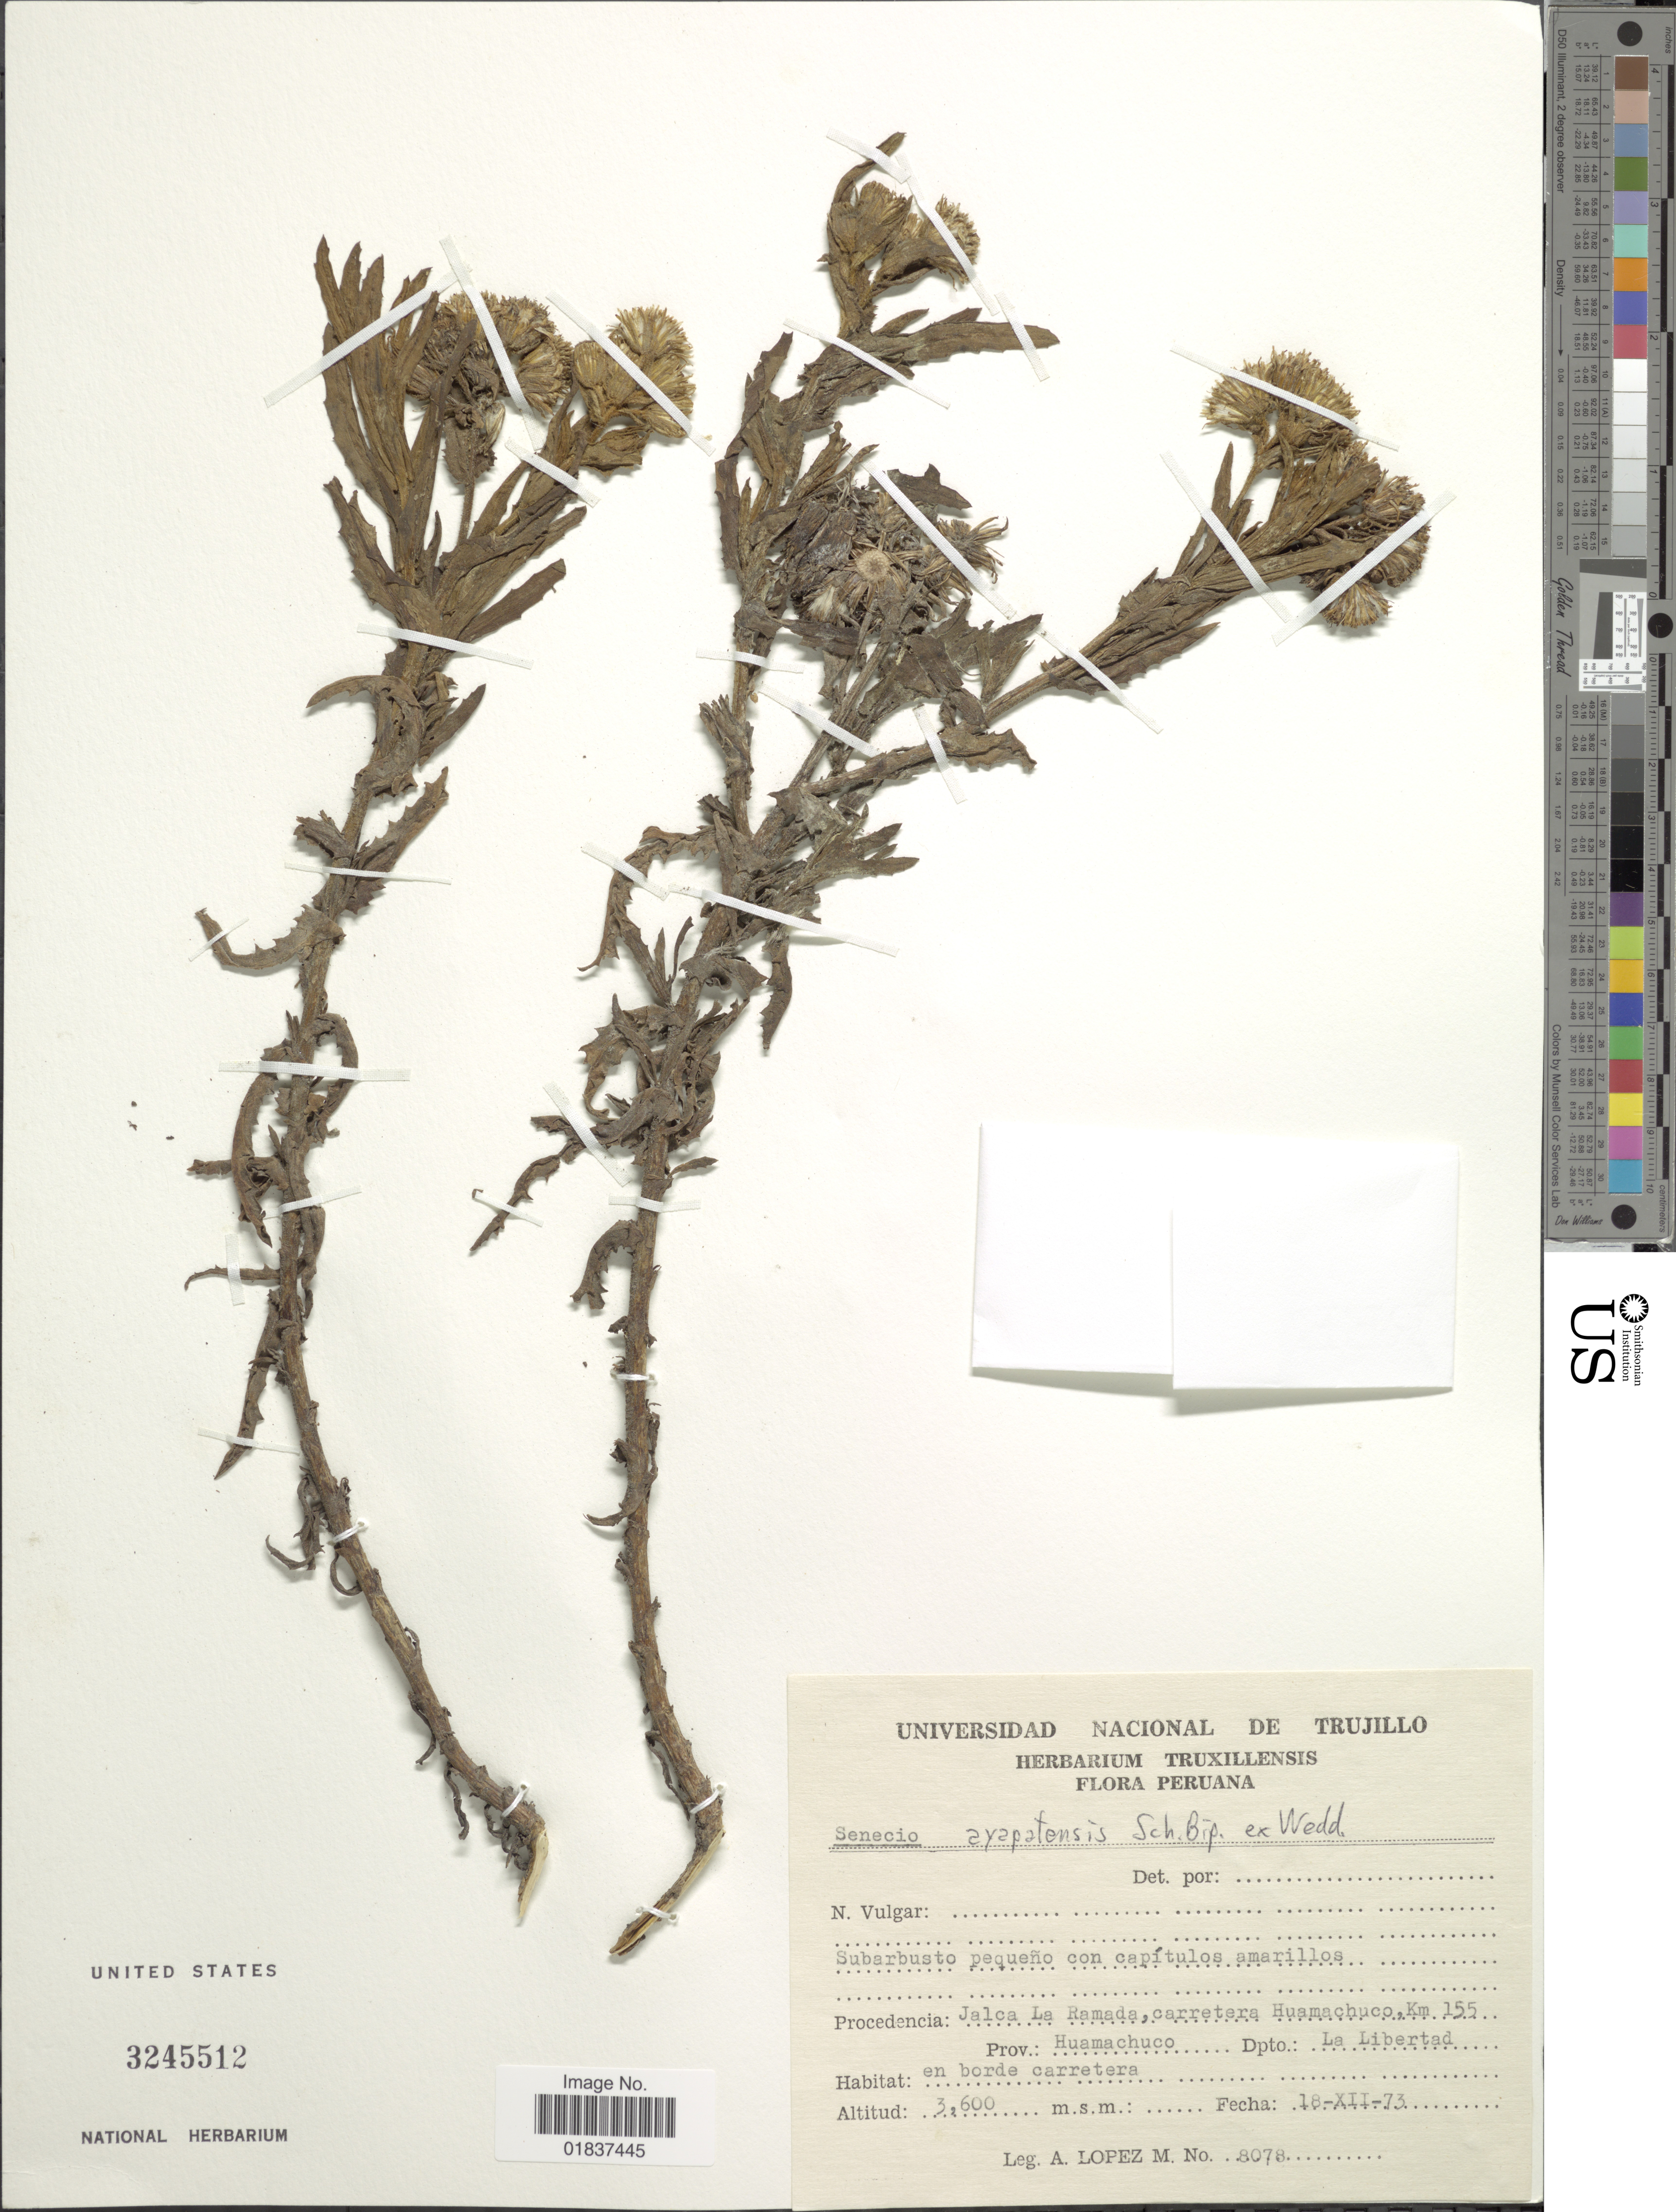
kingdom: Plantae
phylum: Tracheophyta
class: Magnoliopsida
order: Asterales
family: Asteraceae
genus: Senecio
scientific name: Senecio ayapatensis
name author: Sch. Bip.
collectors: A. López M.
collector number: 8078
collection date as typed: Transcribed d/m/y: 18/12/73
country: Peru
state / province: La Libertad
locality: Jalca La Ramada, carretera Huamachuco, Km 155. Prov.: Huamachuco. Dpto. La Libertad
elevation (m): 3600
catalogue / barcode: US 3245512